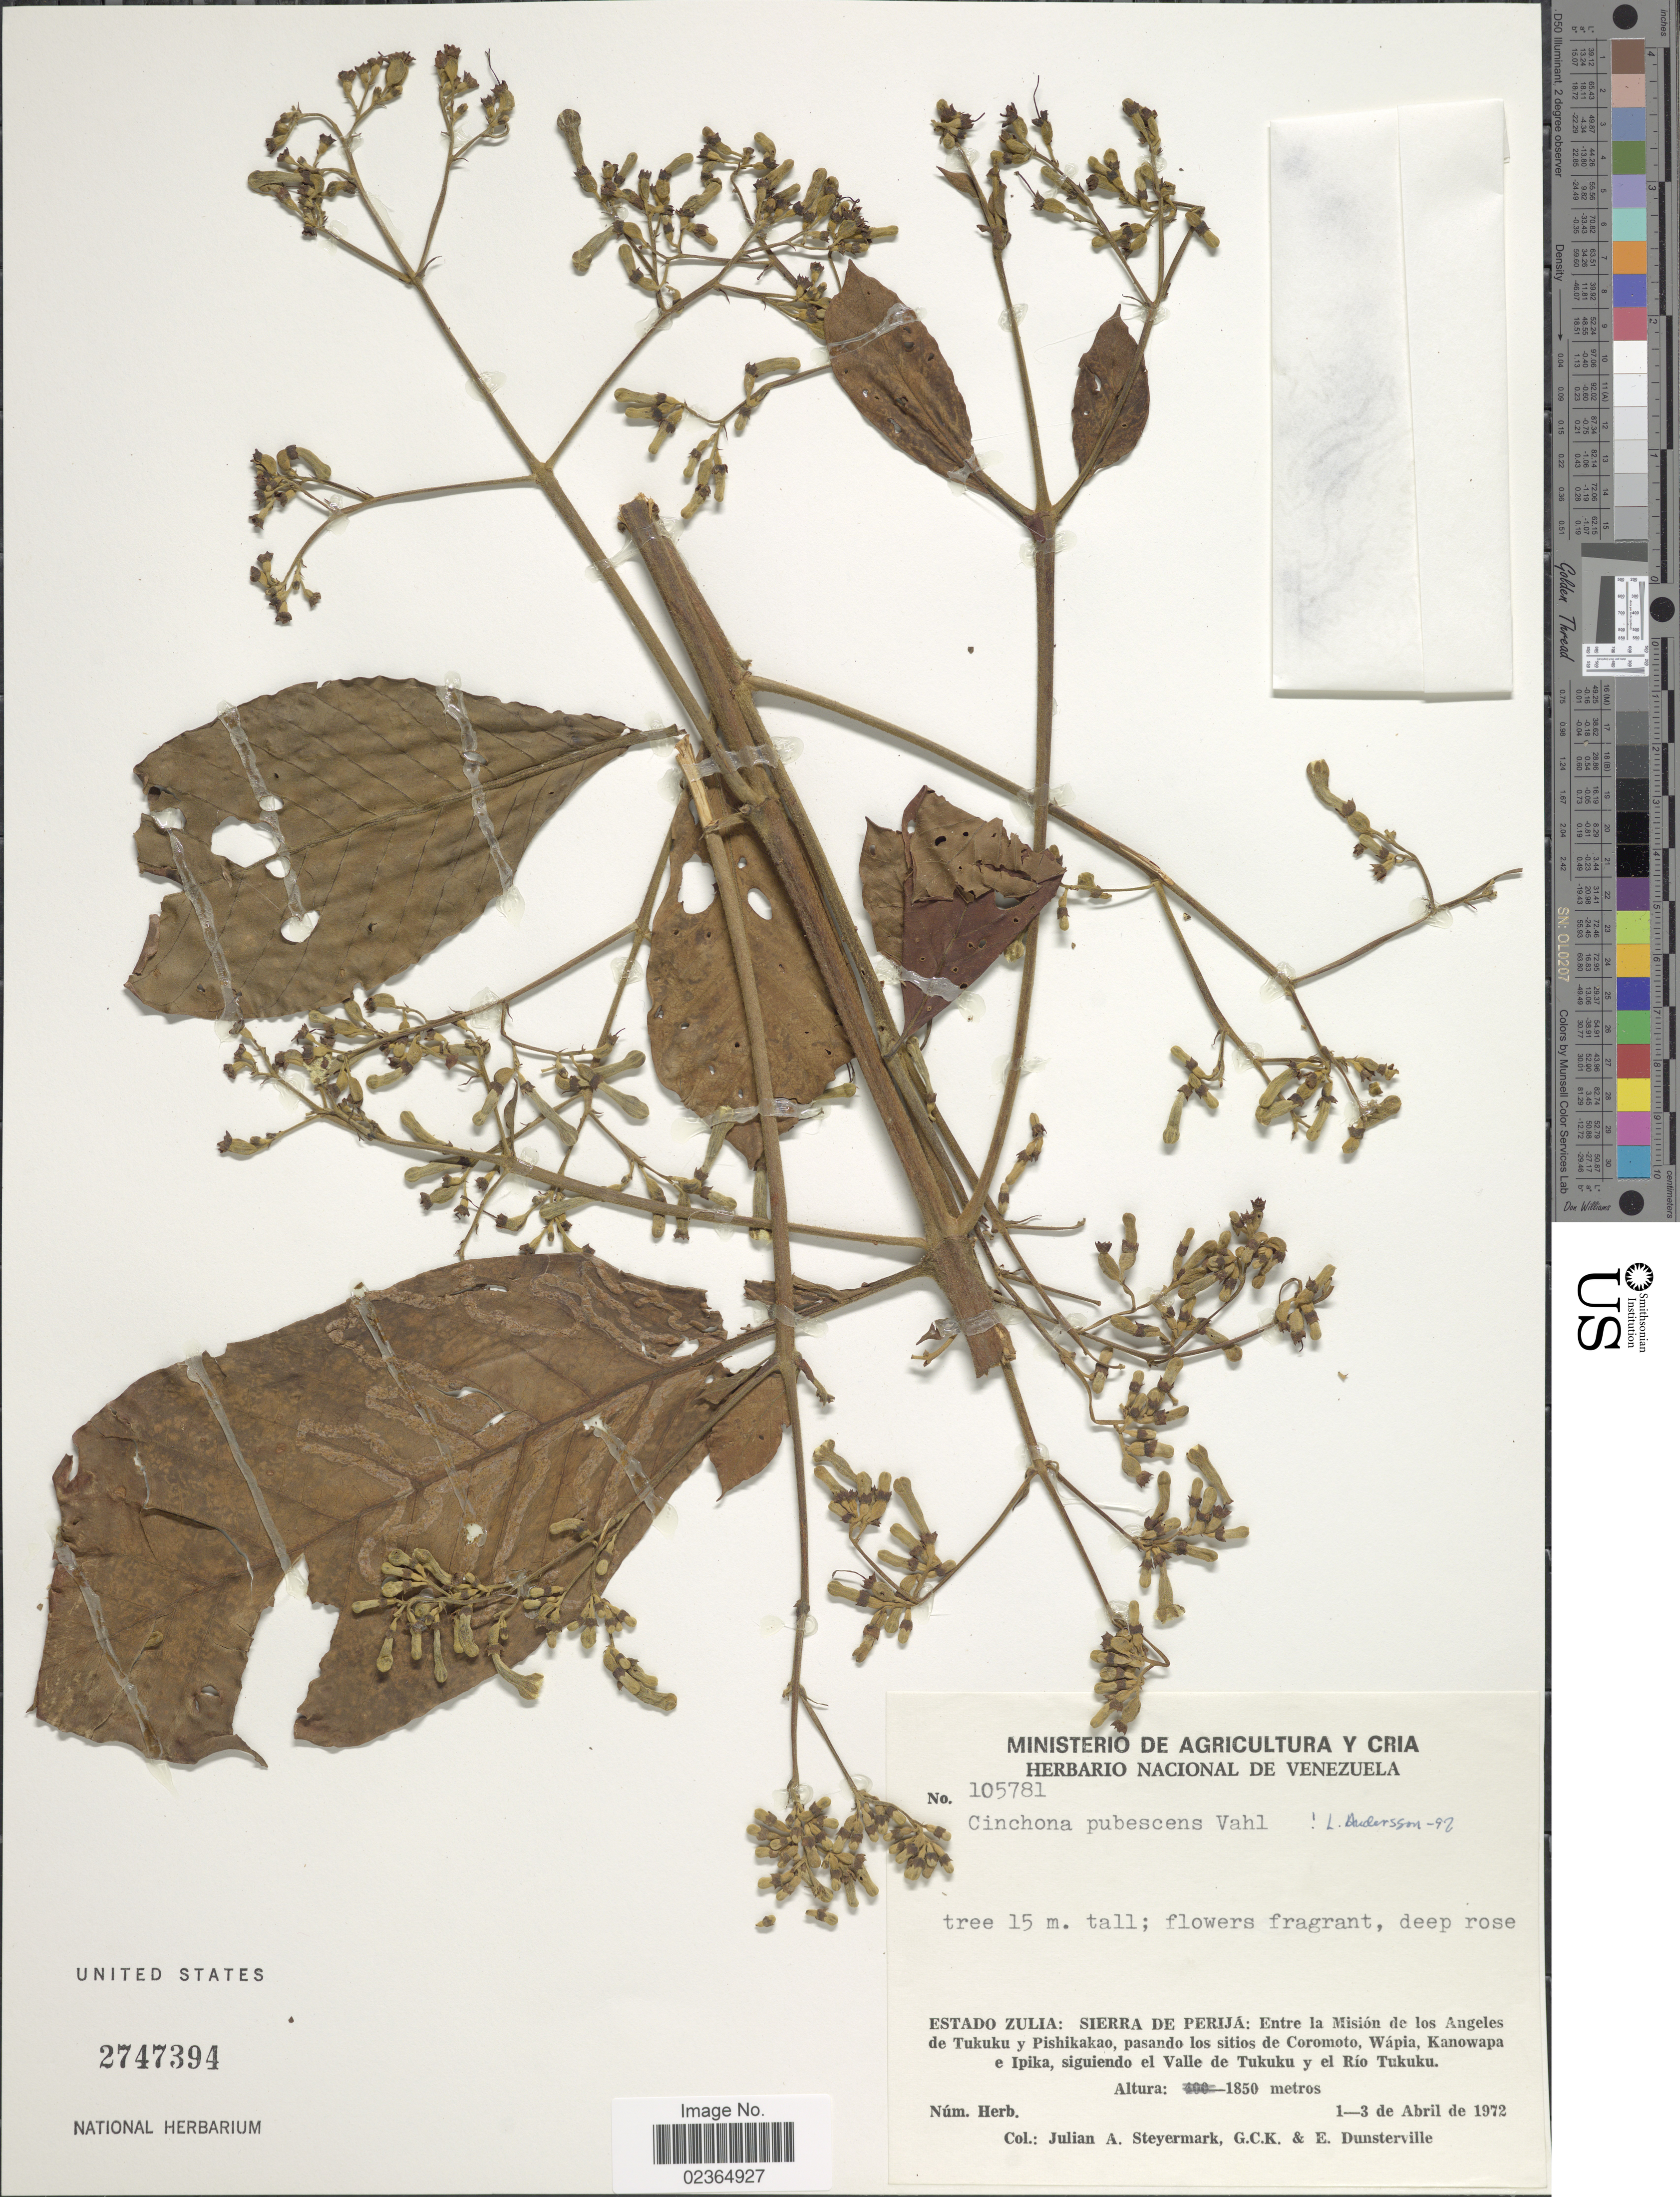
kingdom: Plantae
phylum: Tracheophyta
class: Magnoliopsida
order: Gentianales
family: Rubiaceae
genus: Cinchona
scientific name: Cinchona pubescens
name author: Vahl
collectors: J. Steyermark, G. C. K. Dunsterville & E. Dunsterville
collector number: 105781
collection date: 1972-04-01/1972-04-03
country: Venezuela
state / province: Zulia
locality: Sierra de Perijá: Entre la Misión de los Angeles de Tukuku y Pishikakao, pasando los sitios de Coromoto, Wápia, Kanowapa e Ipika, siguiendo el Valle de Tukuku y el Río Tukuku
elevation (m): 1850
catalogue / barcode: US 2747394